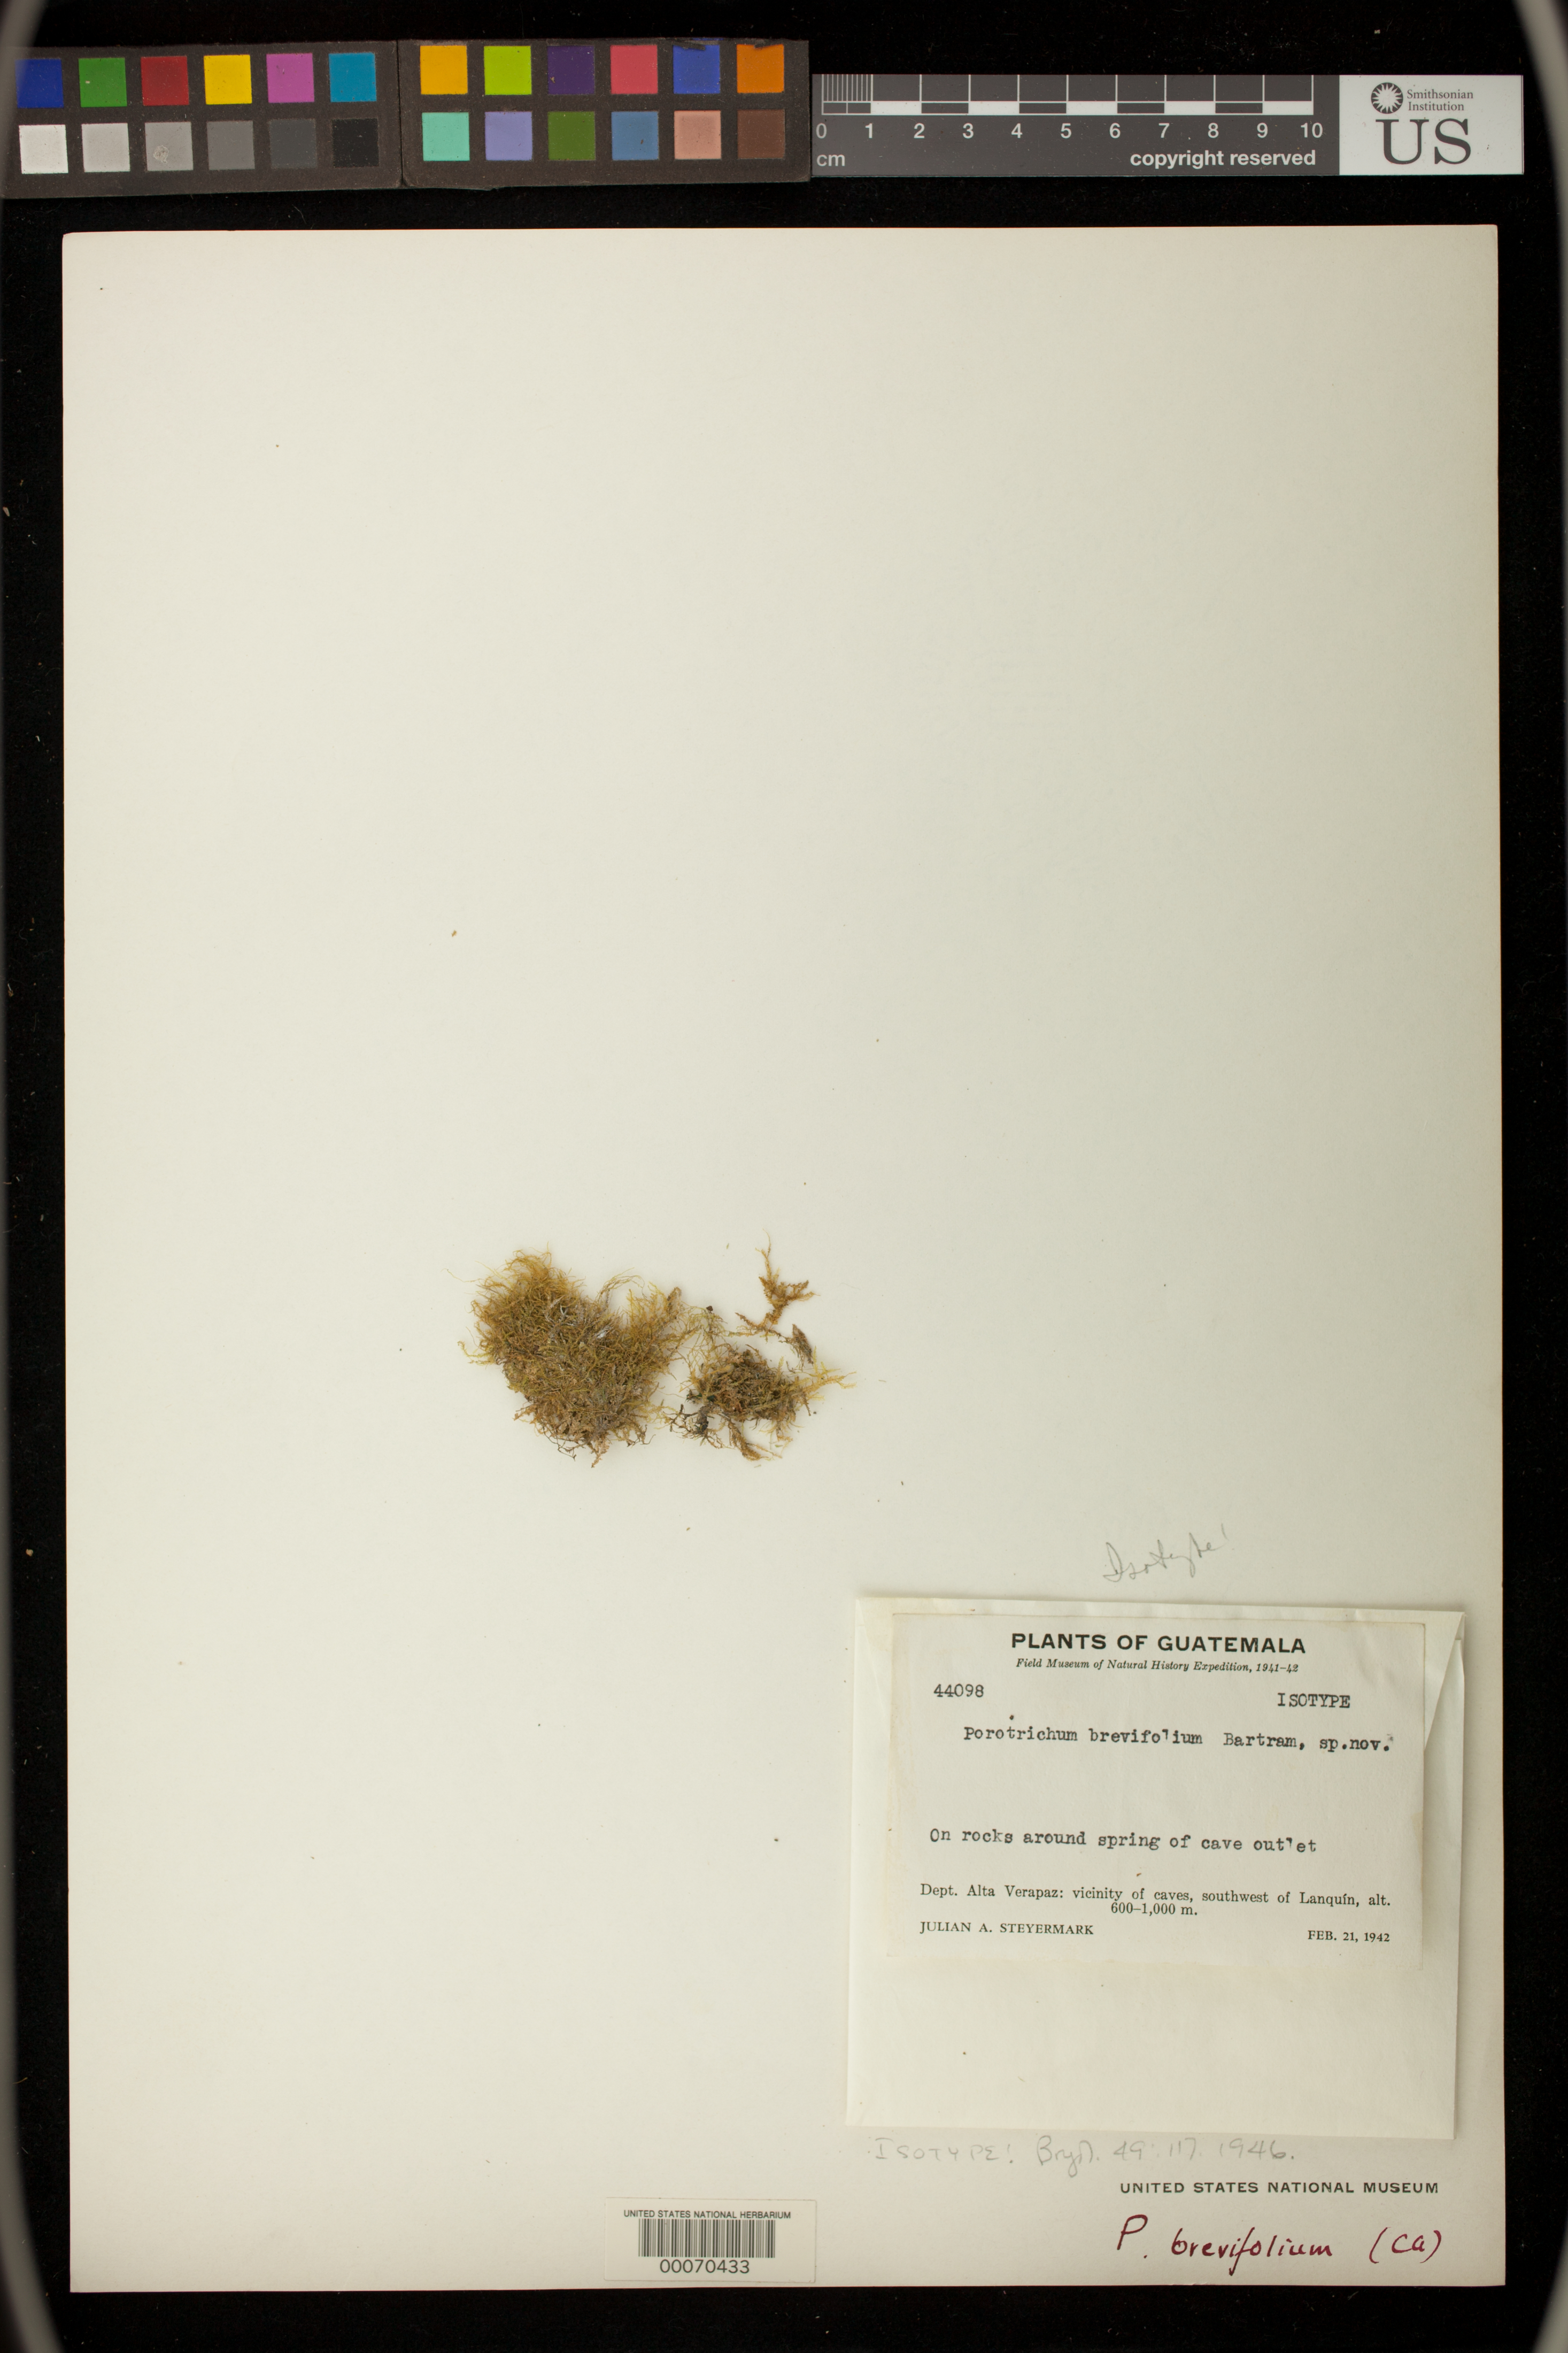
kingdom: Plantae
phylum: Bryophyta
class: Bryopsida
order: Hypnales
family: Neckeraceae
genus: Porotrichum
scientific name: Porotrichum brevifolium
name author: E.B. Bartram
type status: Isotype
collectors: J. Steyermark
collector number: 44098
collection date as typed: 21 Feb 1942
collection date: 1942-02-21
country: Guatemala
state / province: Alta Verapaz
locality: Vicinity of Caves, SW of Lanquin.